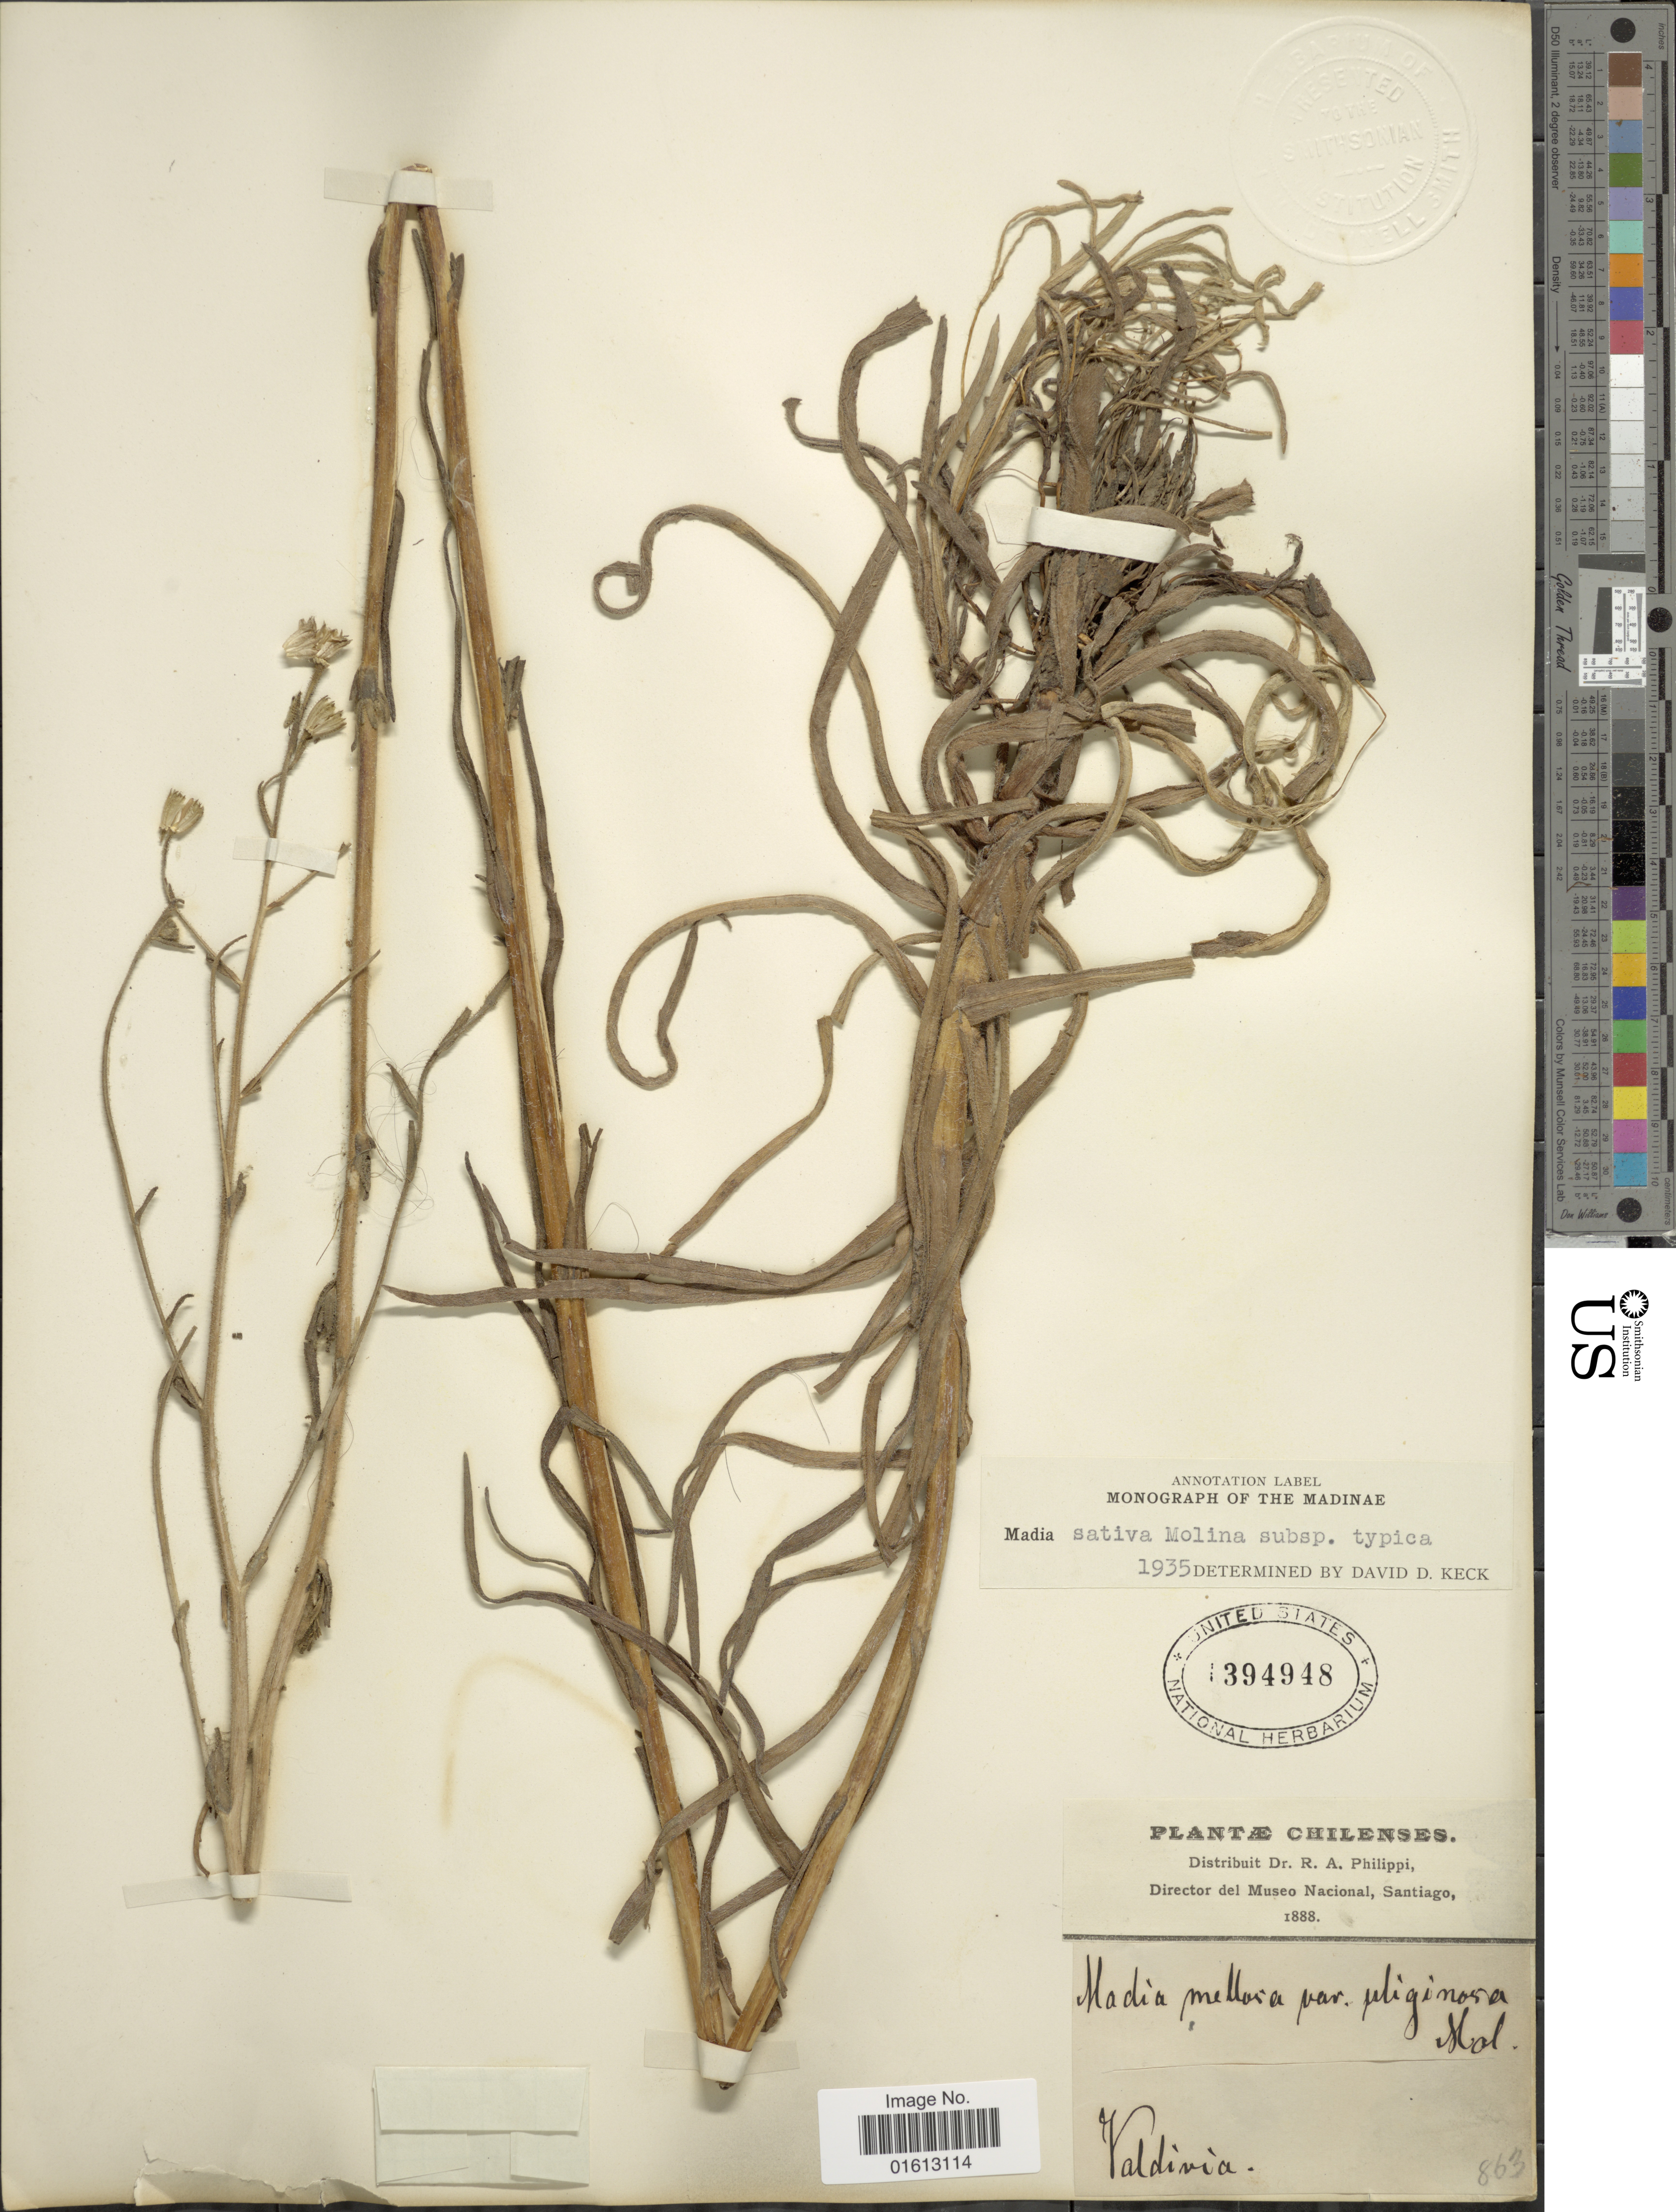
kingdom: Plantae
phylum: Tracheophyta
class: Magnoliopsida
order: Asterales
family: Asteraceae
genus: Madia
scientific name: Madia sativa subsp. sativa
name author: Molina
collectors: R. A. Philippi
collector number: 863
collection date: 1888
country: Chile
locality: Chilenses, Valdivia.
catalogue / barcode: US 394948